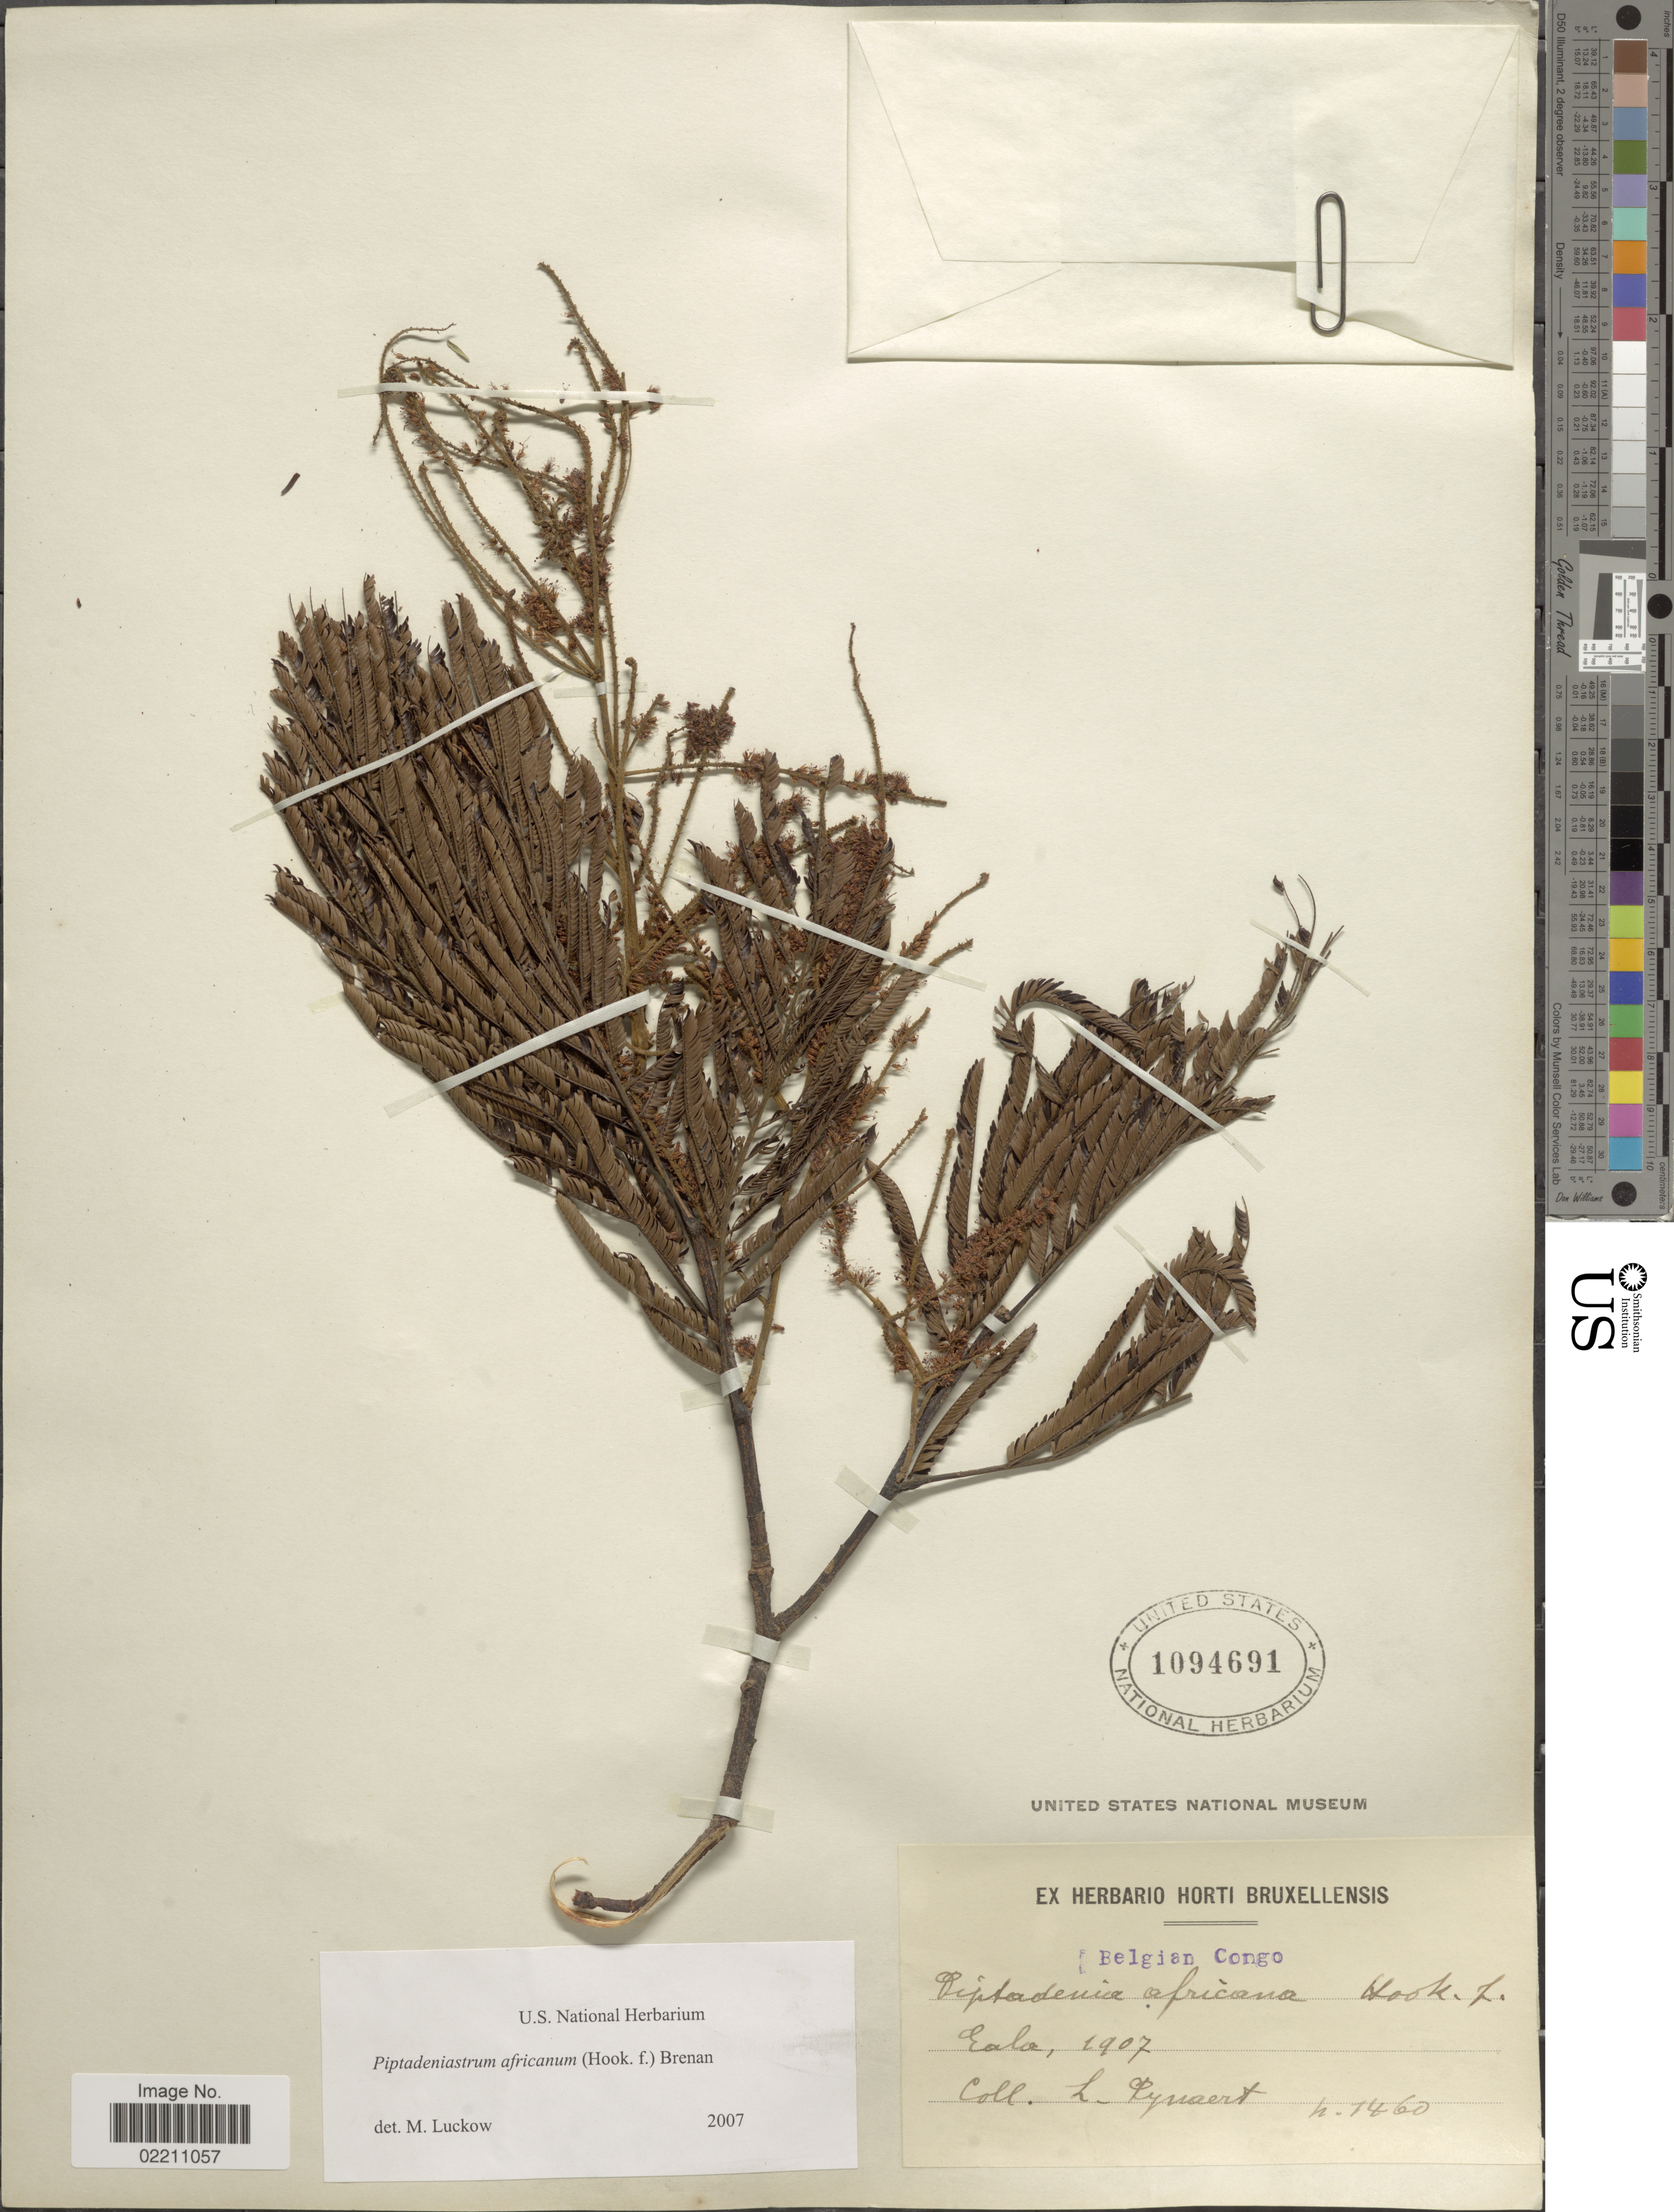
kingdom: Plantae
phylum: Tracheophyta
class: Magnoliopsida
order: Fabales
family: Fabaceae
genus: Piptadeniastrum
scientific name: Piptadeniastrum africanum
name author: (Hook. f.) Brenan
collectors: L. Pynaert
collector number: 7460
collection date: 1907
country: Congo, Democratic Republic of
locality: Belgian Congo. Eala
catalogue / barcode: US 1094691